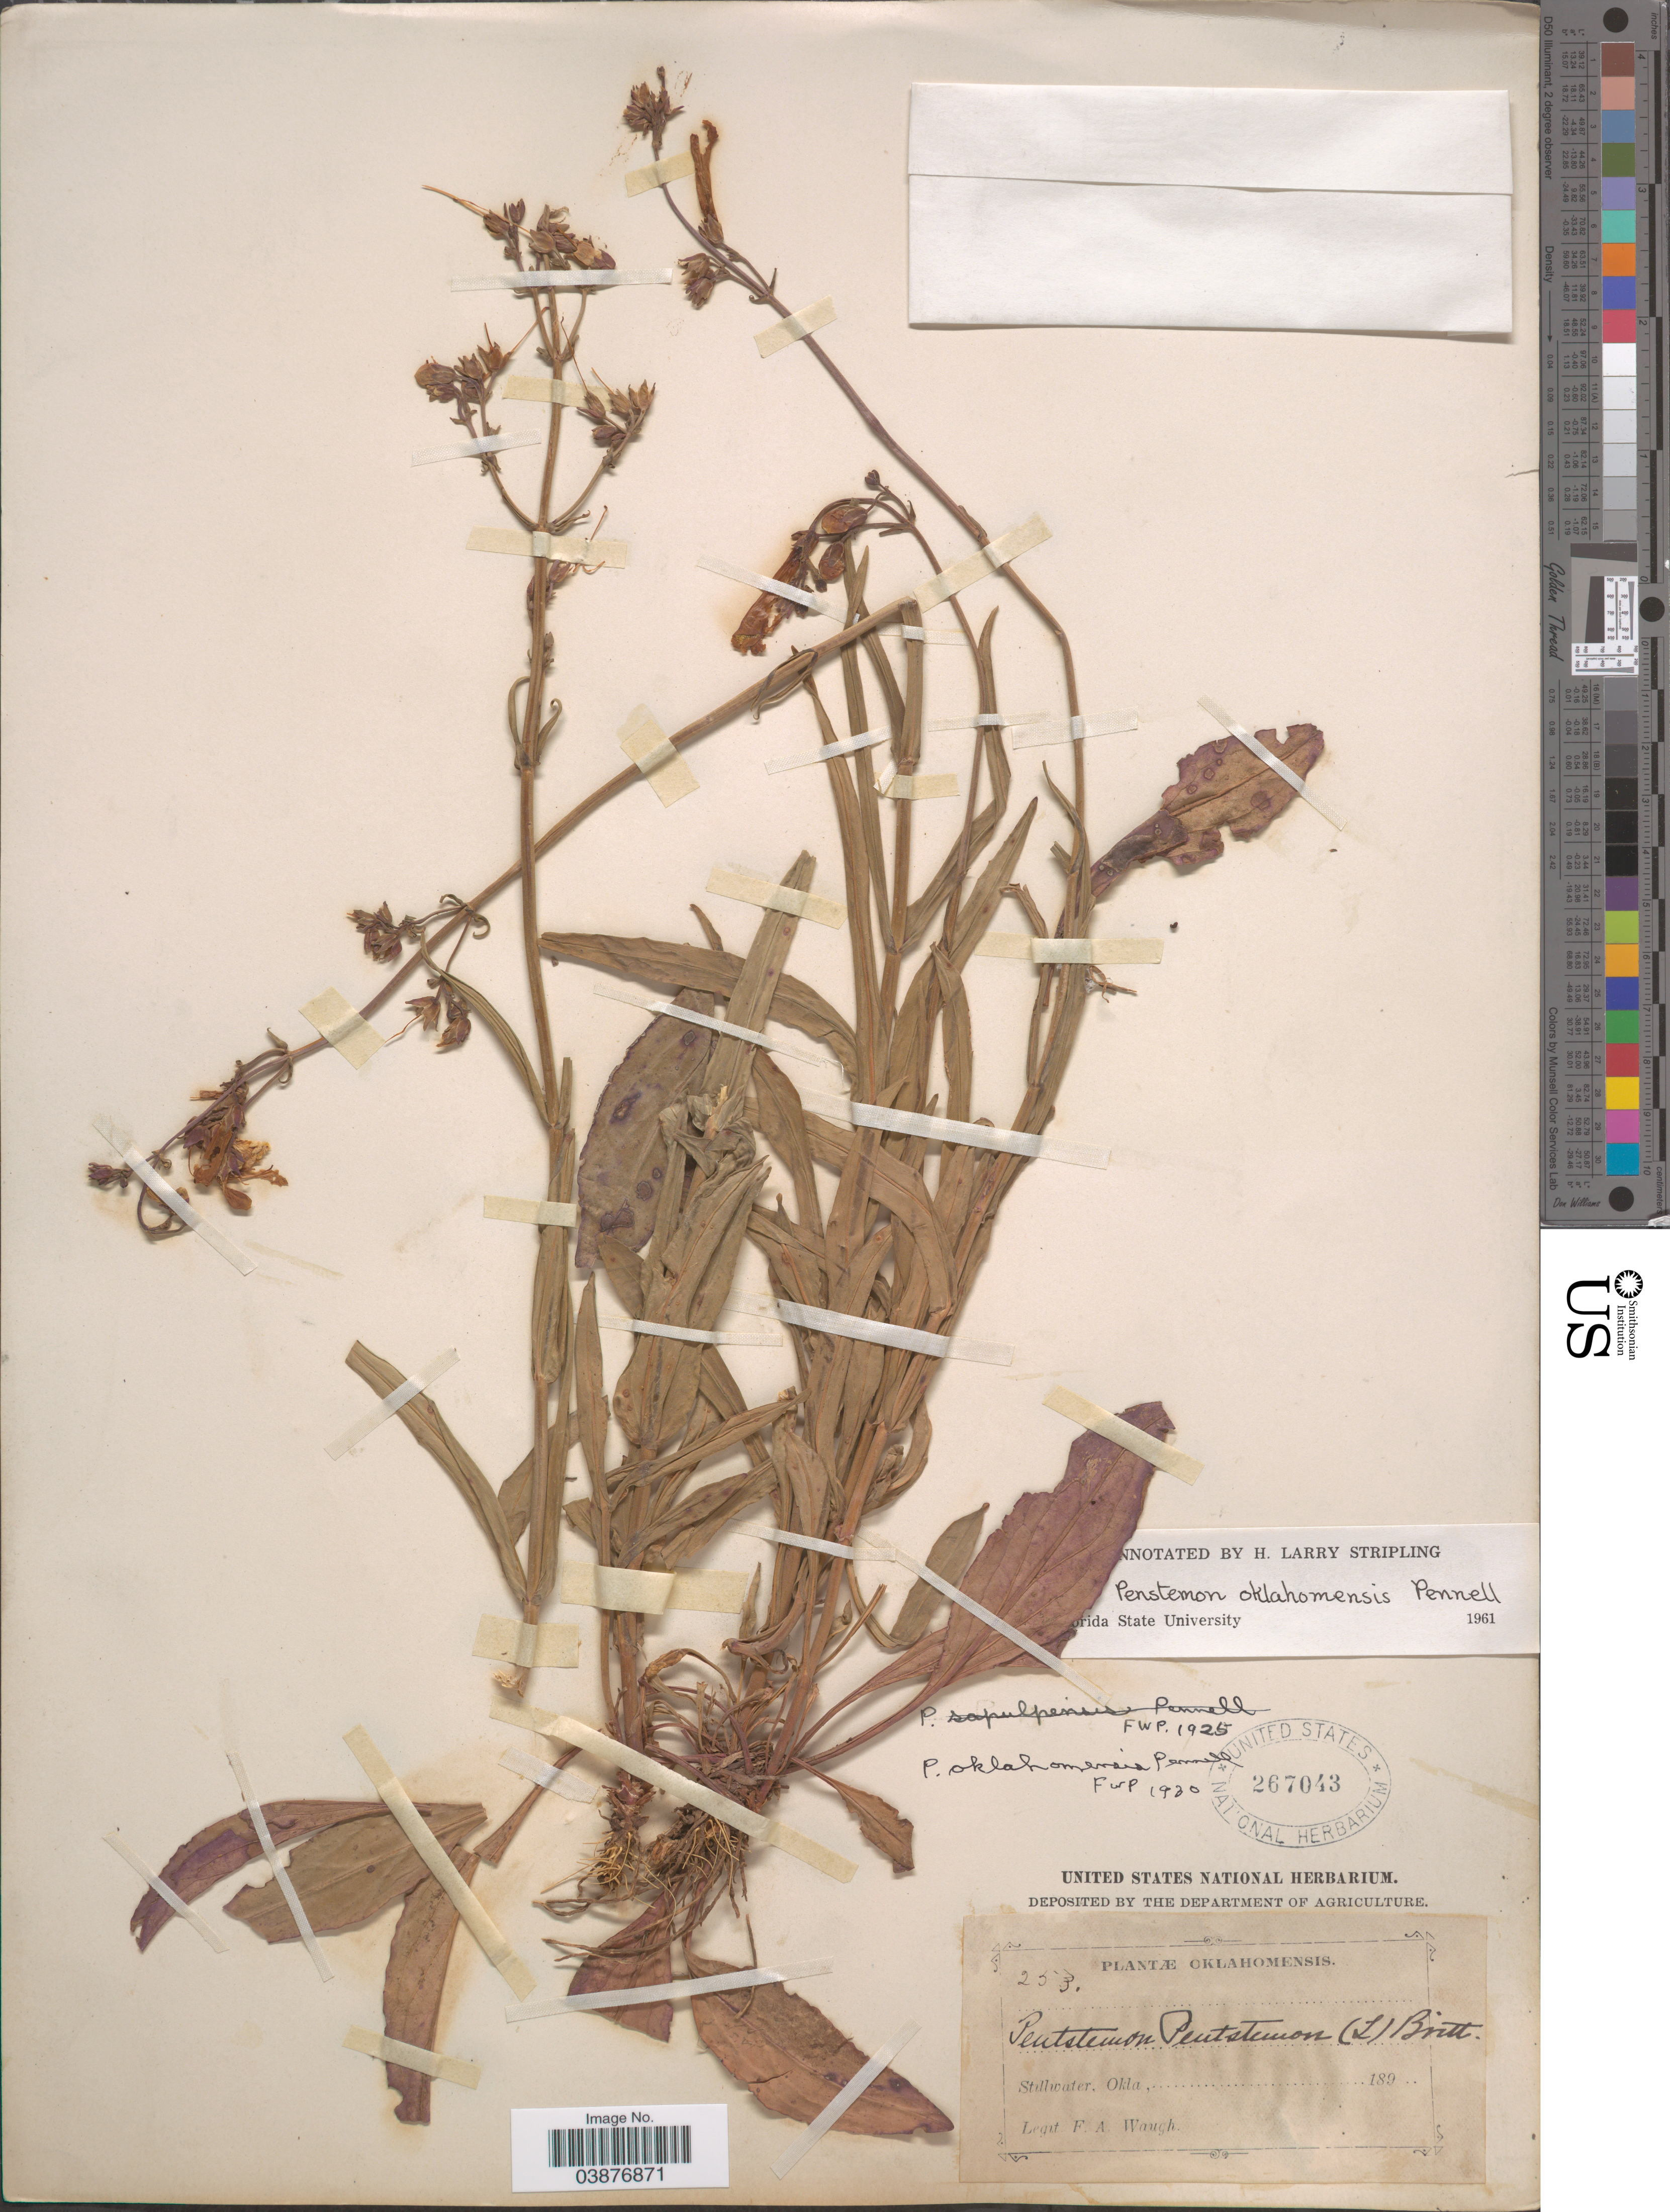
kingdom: Plantae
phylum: Tracheophyta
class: Magnoliopsida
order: Lamiales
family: Plantaginaceae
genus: Penstemon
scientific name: Penstemon oklahomensis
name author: Pennell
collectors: F. Waugh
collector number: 253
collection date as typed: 189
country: United States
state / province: Oklahoma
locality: Stillwater.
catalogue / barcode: US 267043